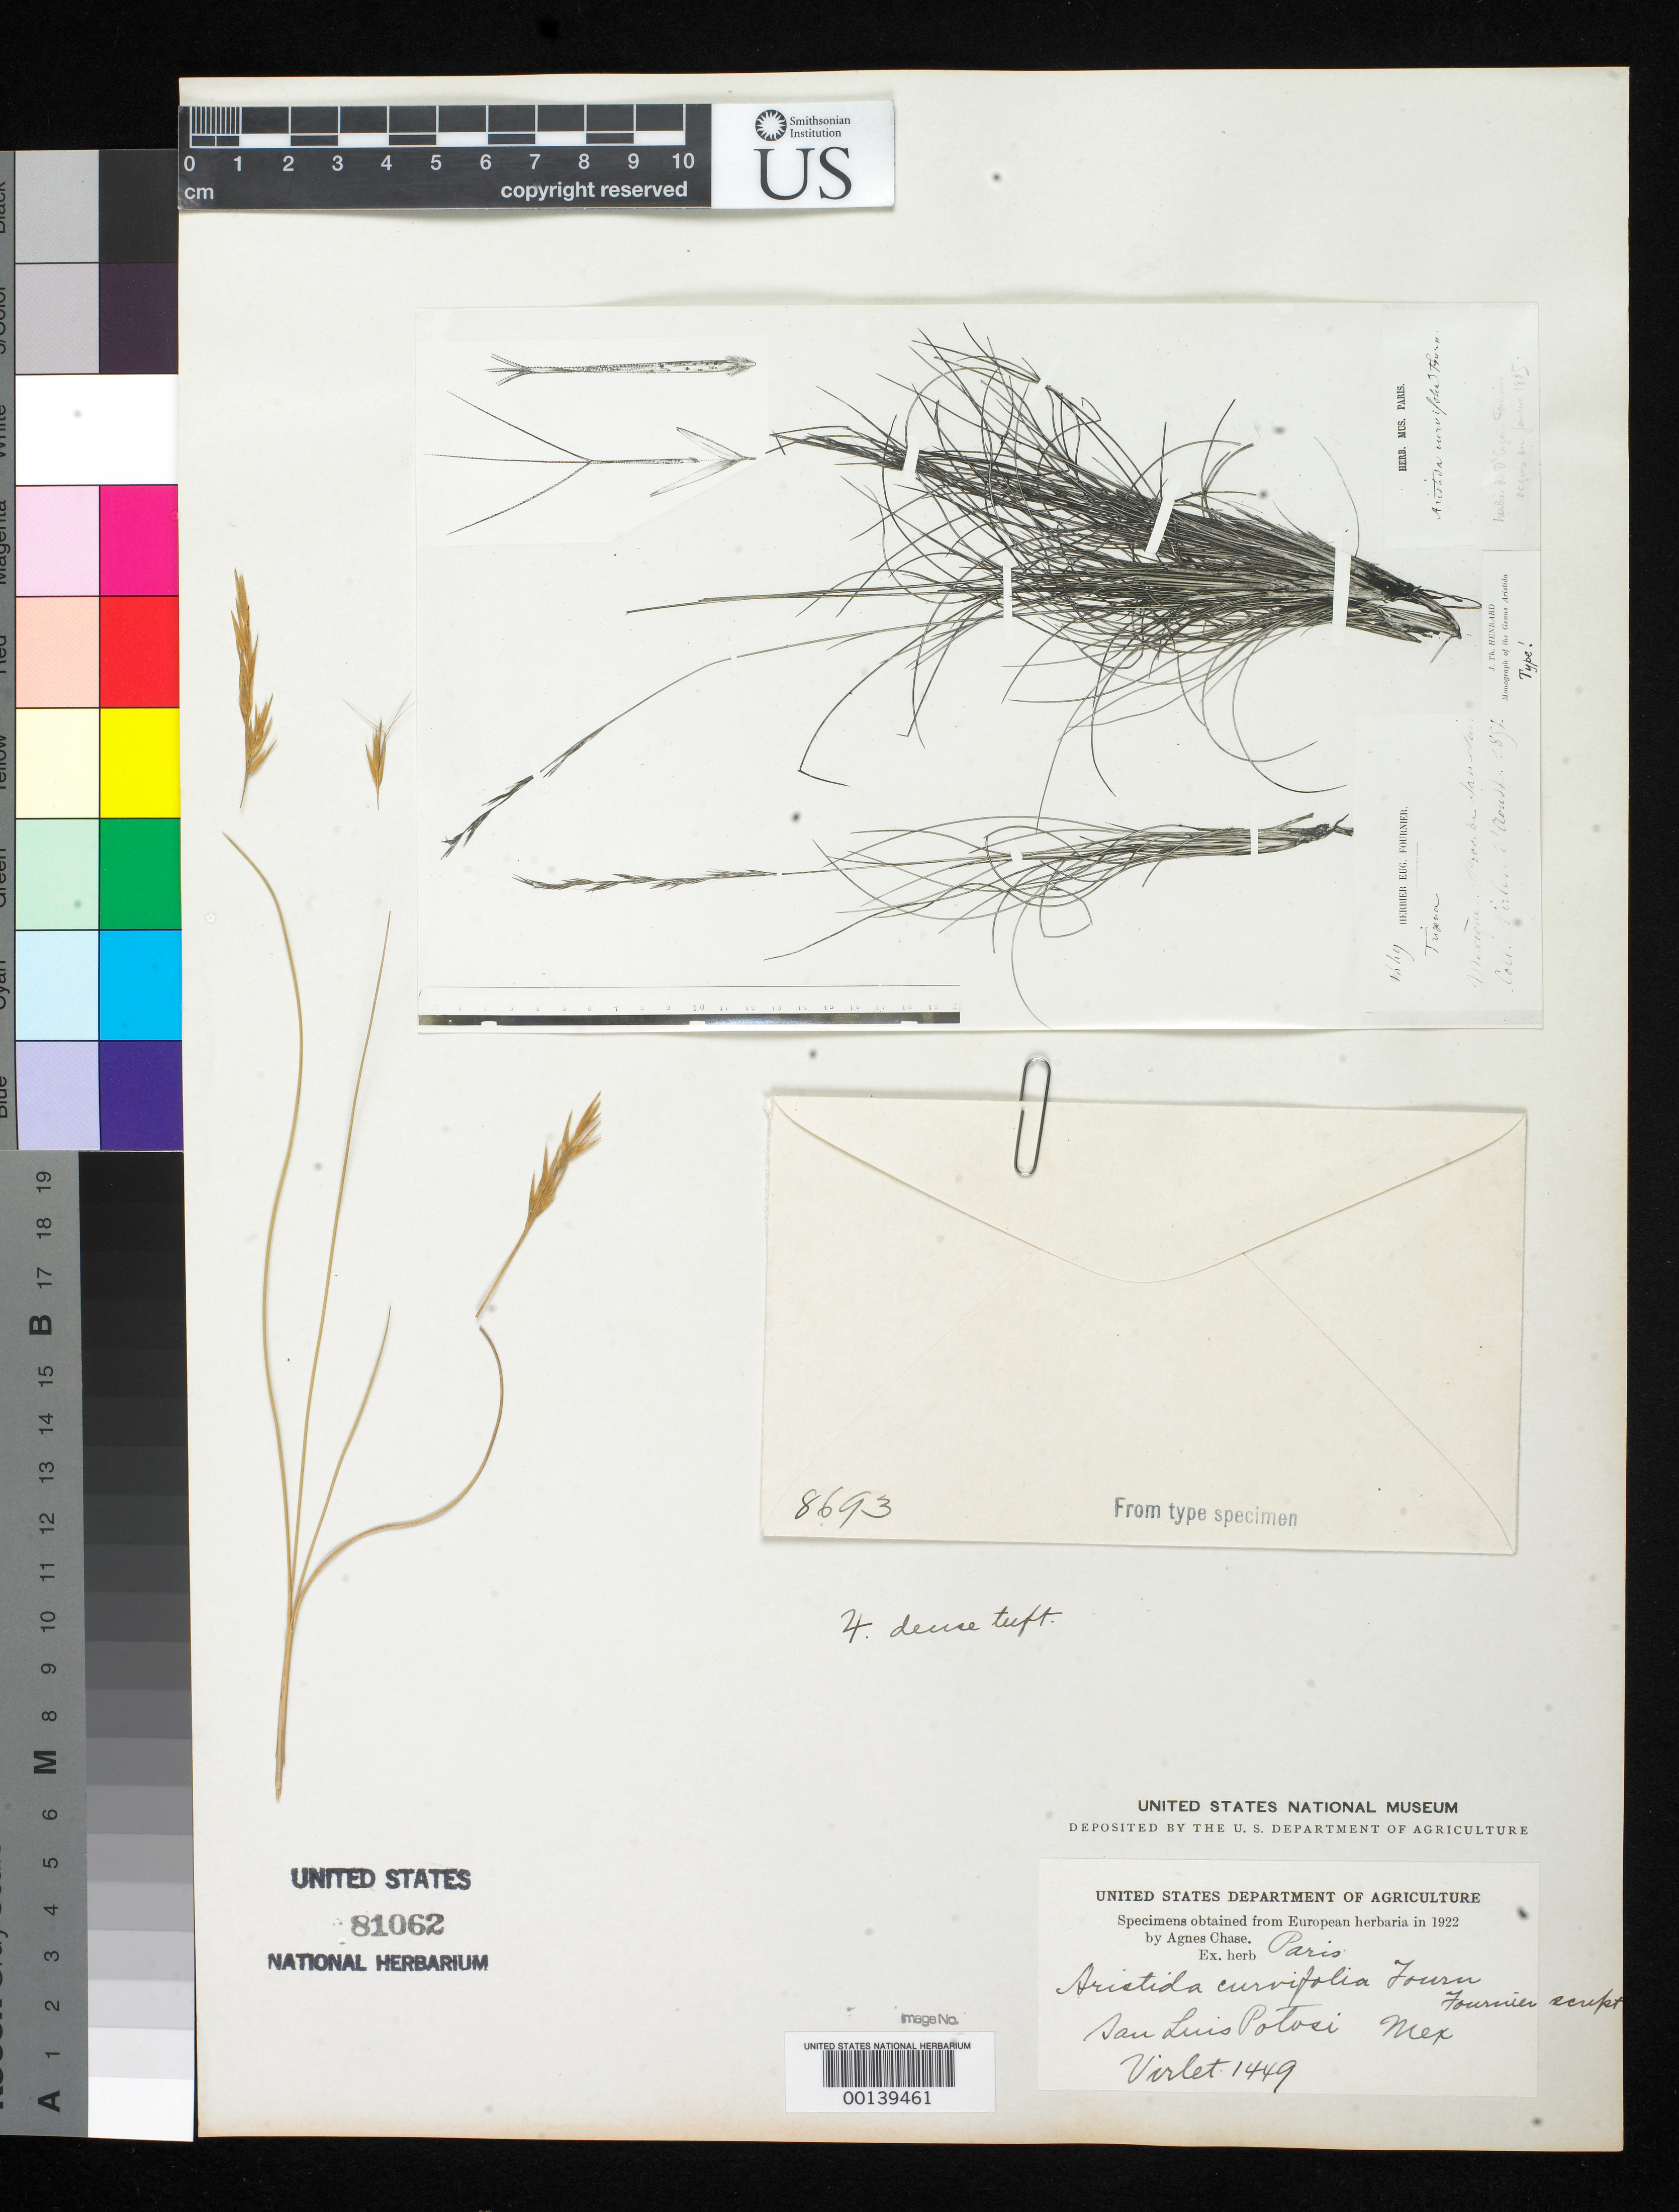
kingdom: Plantae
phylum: Tracheophyta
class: Liliopsida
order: Poales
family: Poaceae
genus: Aristida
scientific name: Aristida curvifolia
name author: E. Fourn.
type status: Type Fragment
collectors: M. Virlet d'Aoust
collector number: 1449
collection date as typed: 18-4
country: Mexico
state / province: San Luis Potosi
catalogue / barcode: US 81062